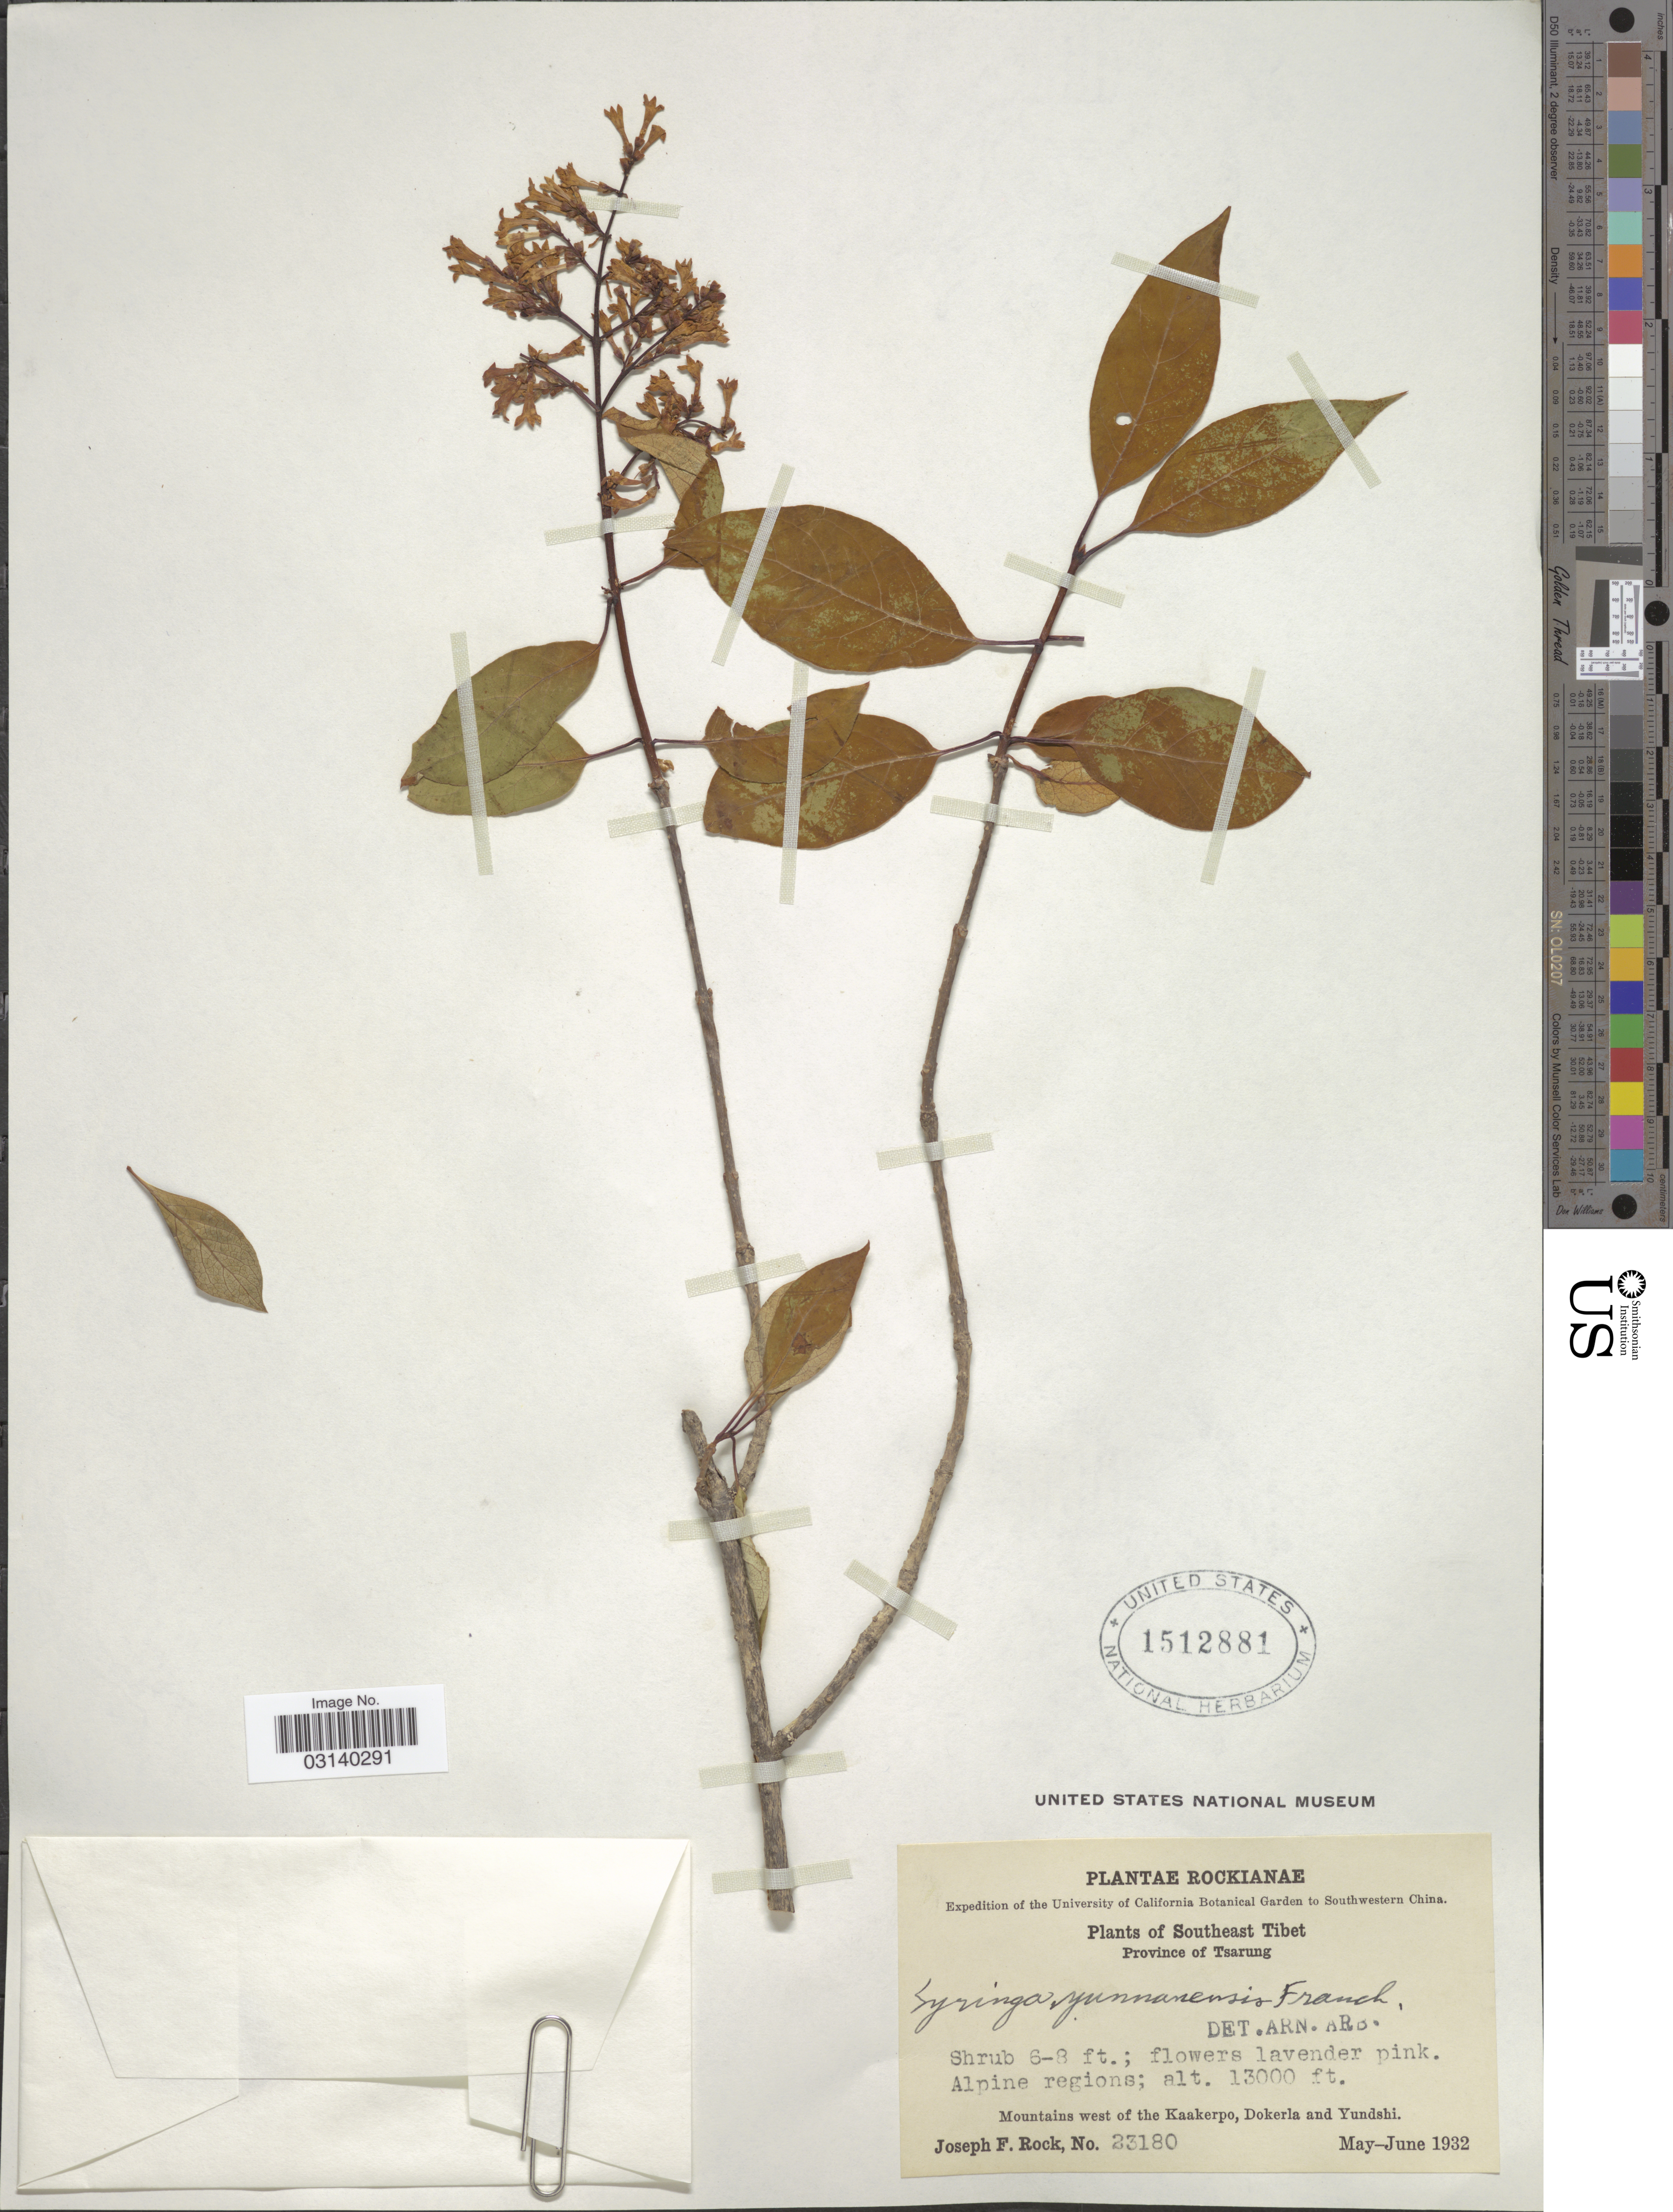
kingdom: Plantae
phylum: Tracheophyta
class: Magnoliopsida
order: Lamiales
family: Oleaceae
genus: Syringa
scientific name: Syringa yunnanensis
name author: Franch.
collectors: J. F. Rock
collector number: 23180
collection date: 1932-05/1932-06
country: China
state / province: Xizang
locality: Southwestern China. Southeast Tibet. Province of Tsarung. Mountains west of the Kaakerpo, Dokerla and Yundshi.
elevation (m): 3962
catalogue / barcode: US 1512881